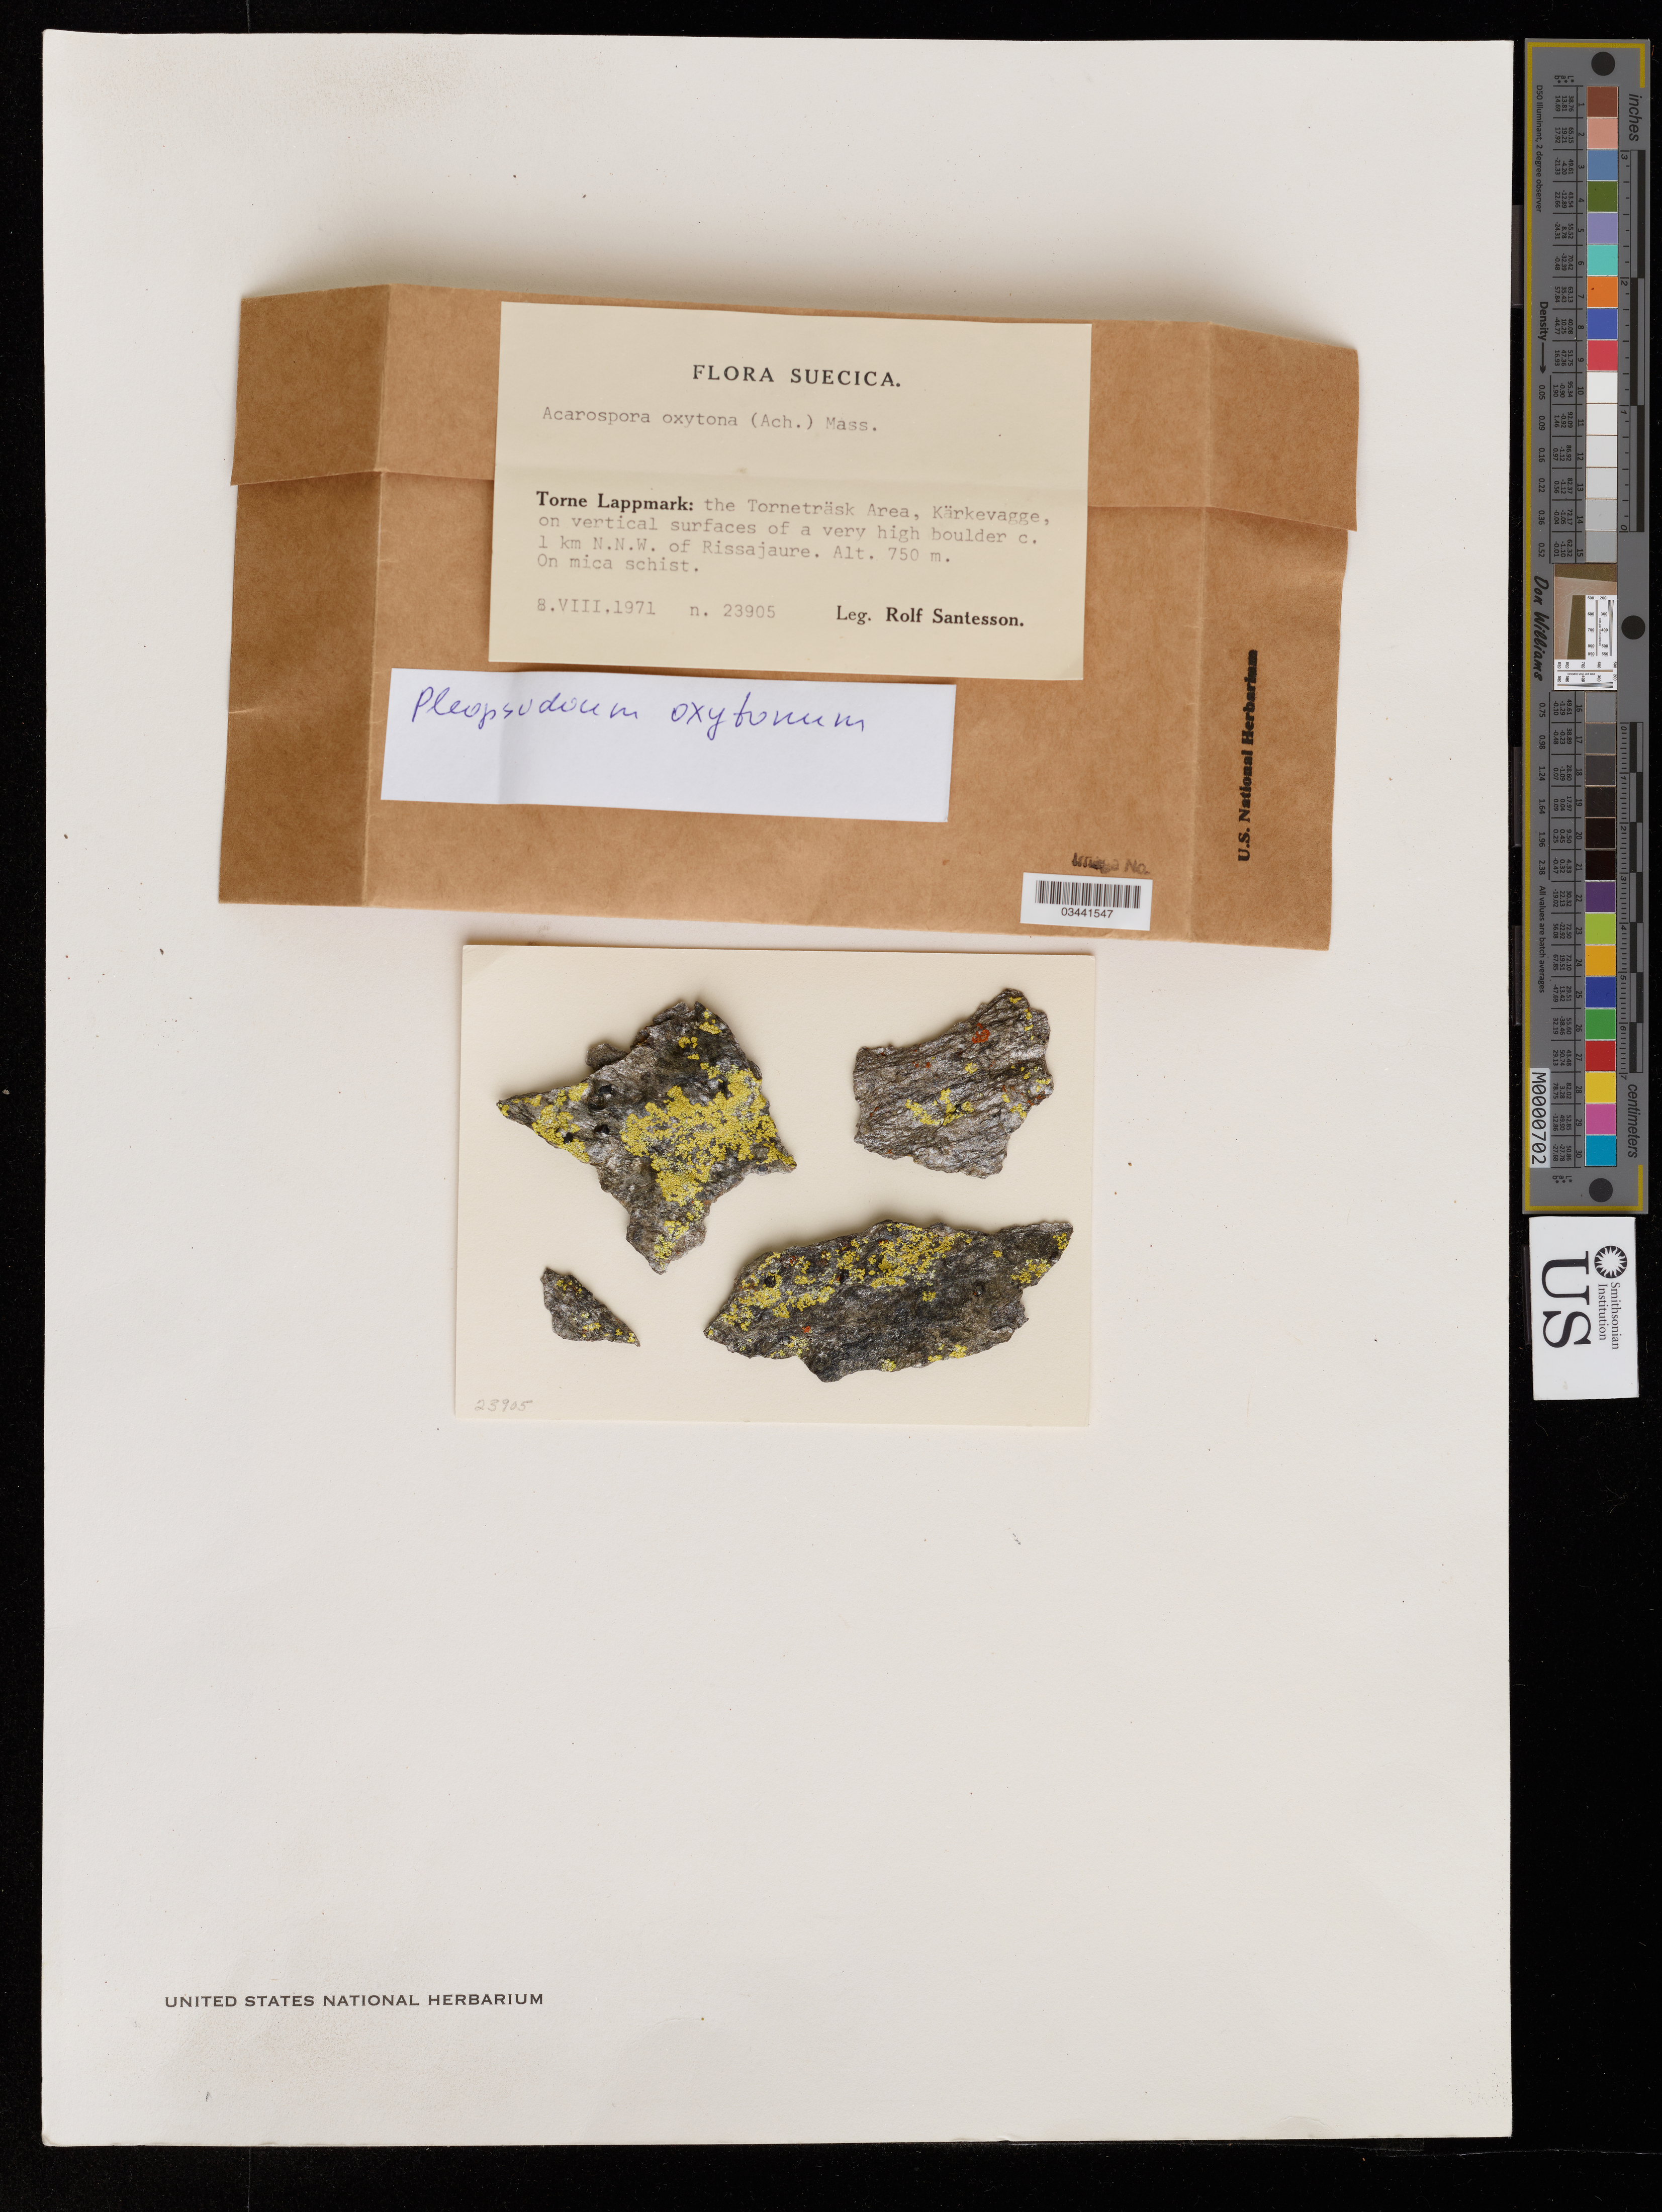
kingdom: Fungi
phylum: Ascomycota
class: Lecanoromycetes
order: Acarosporales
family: Acarosporaceae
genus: Pleopsidium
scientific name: Pleopsidium oxytonum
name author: (Ach.) Rabenh.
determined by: Lichen Identifications Updating Project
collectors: R. Santesson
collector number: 23905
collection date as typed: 8.VIII.1971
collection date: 1971-08-08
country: Sweden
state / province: Norrbotten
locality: Torne Lappmark: the Tornetrask Area, Karkevagge, c. 1 km NNW of Rissajuare.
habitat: On vertical surfaces of a very high boulder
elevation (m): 750